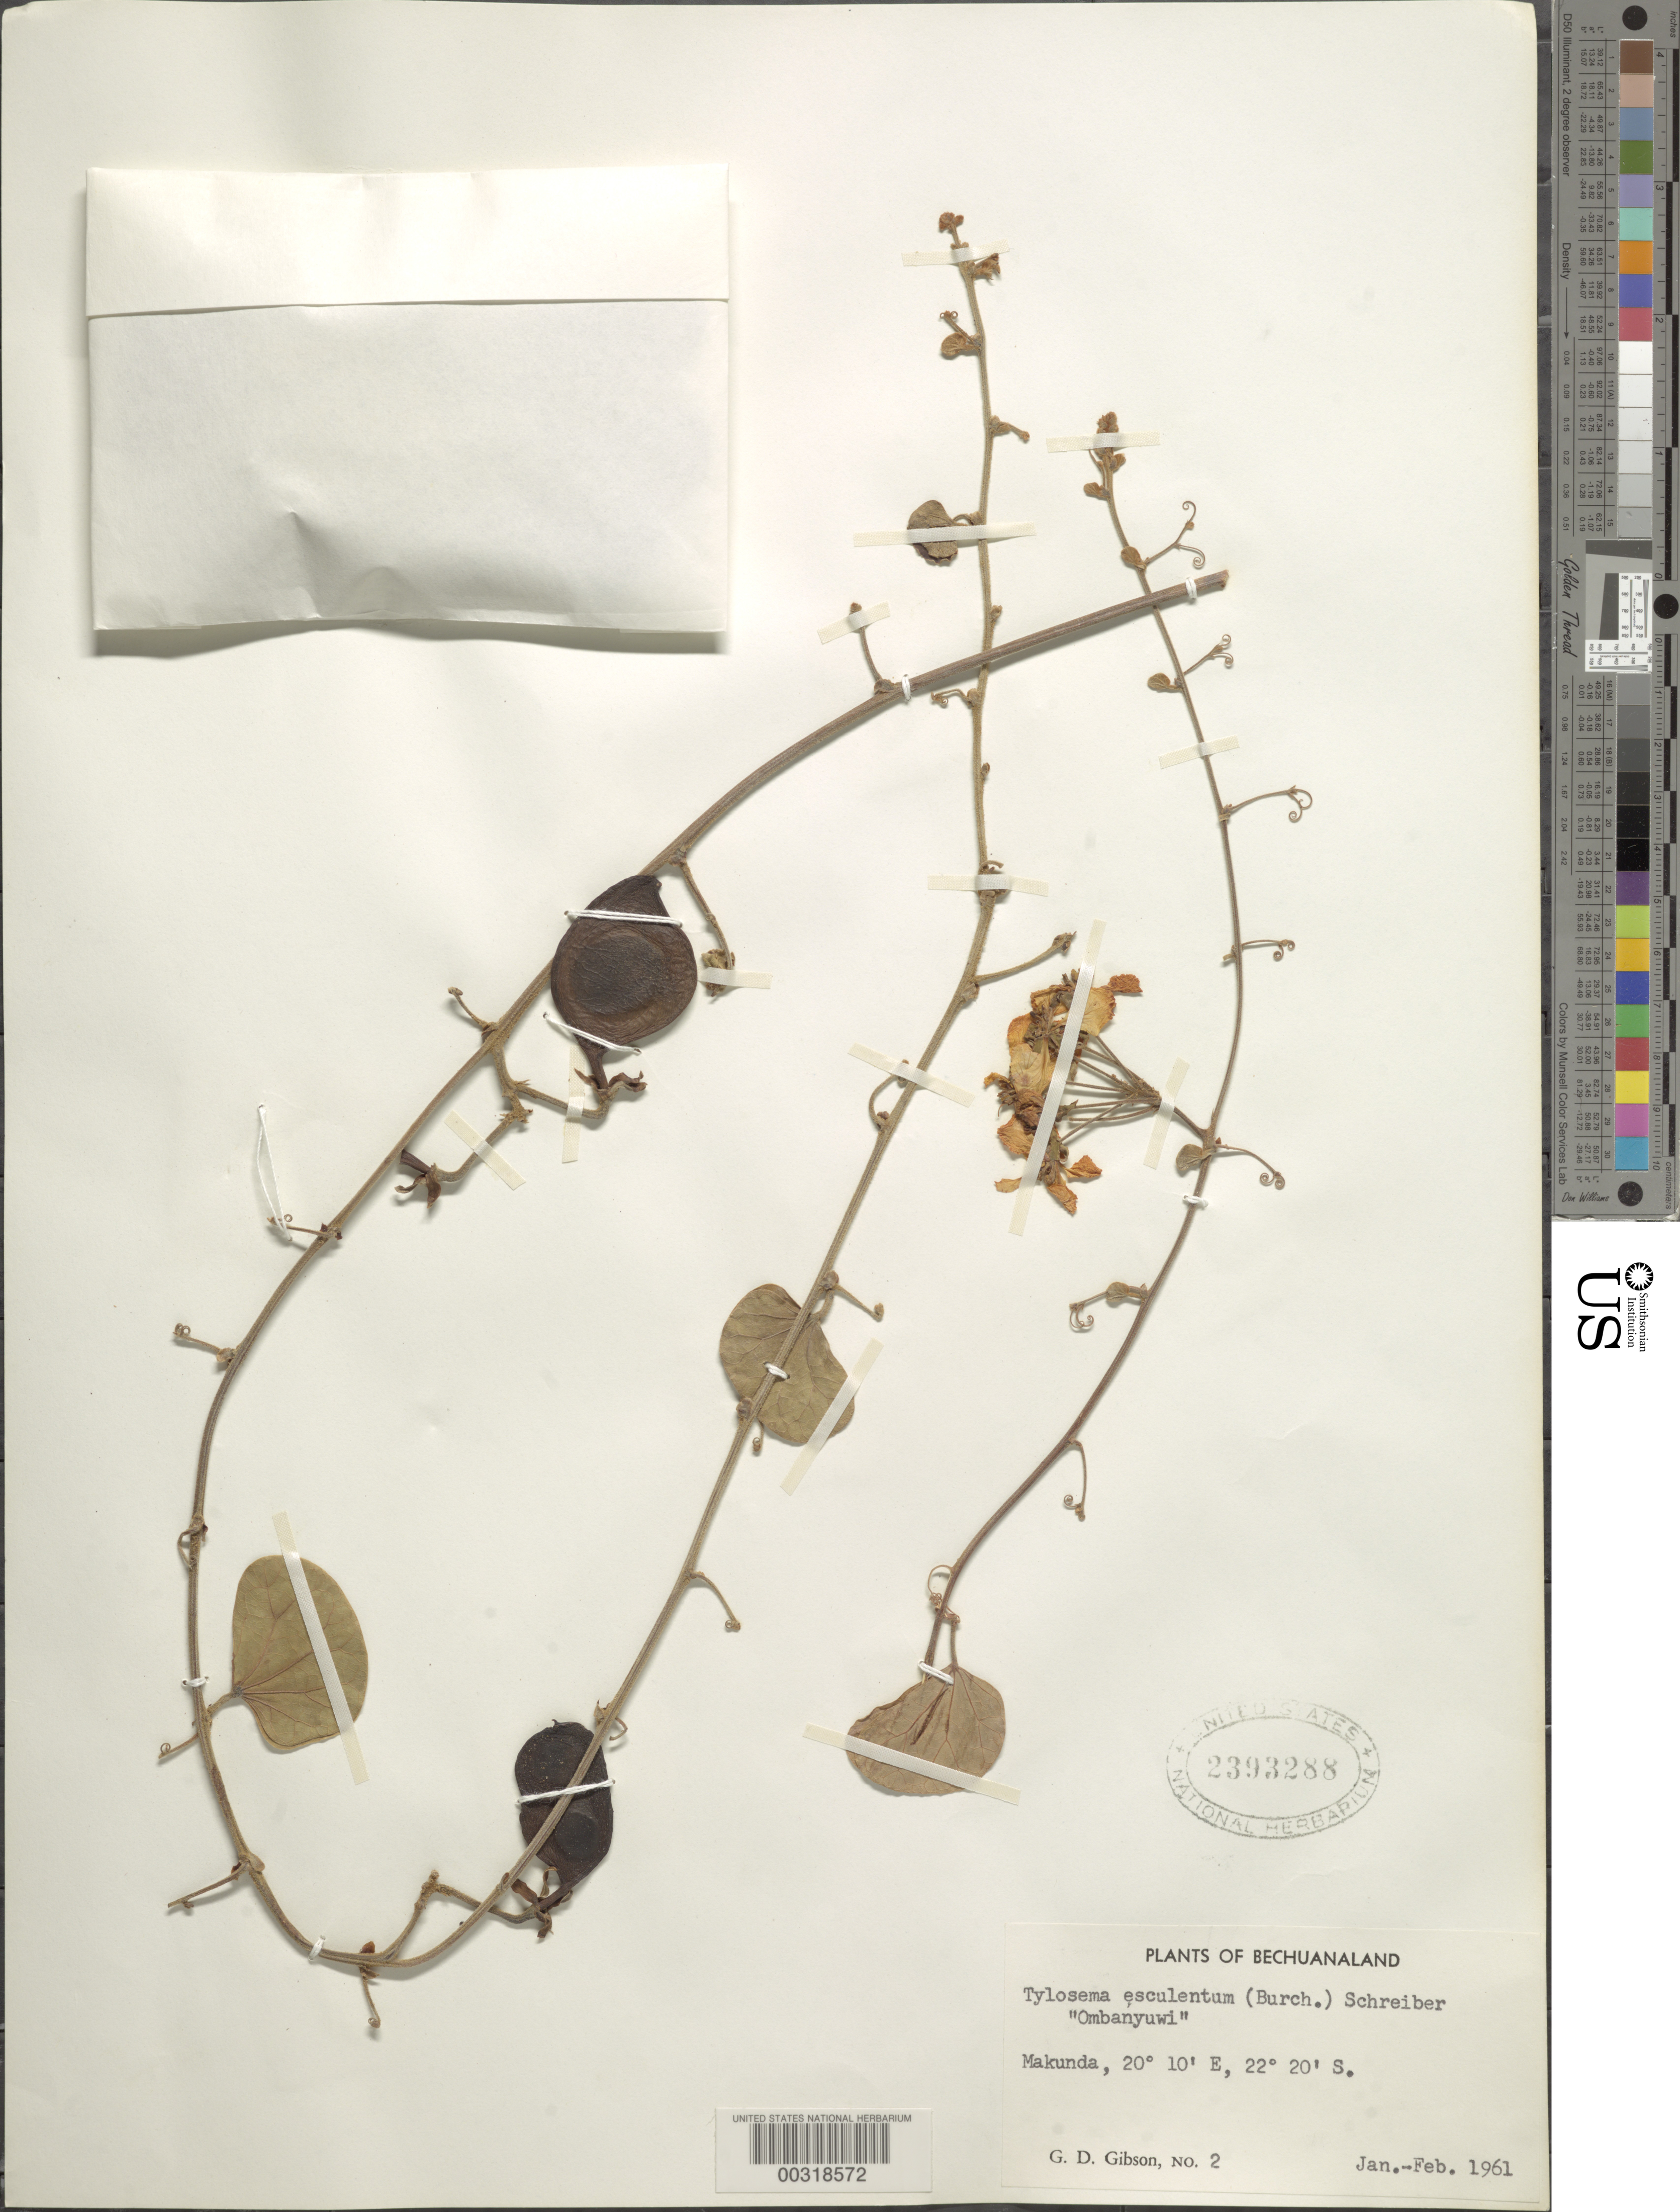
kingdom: Plantae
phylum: Tracheophyta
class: Magnoliopsida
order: Fabales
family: Fabaceae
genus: Tylosema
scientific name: Tylosema esculentum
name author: (Burch) A. Schreib.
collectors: G. D. Gibson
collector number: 2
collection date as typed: Jan 1961 to -- Feb 1961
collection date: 1961-01/1961-02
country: Botswana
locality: Makunda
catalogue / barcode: US 2393288